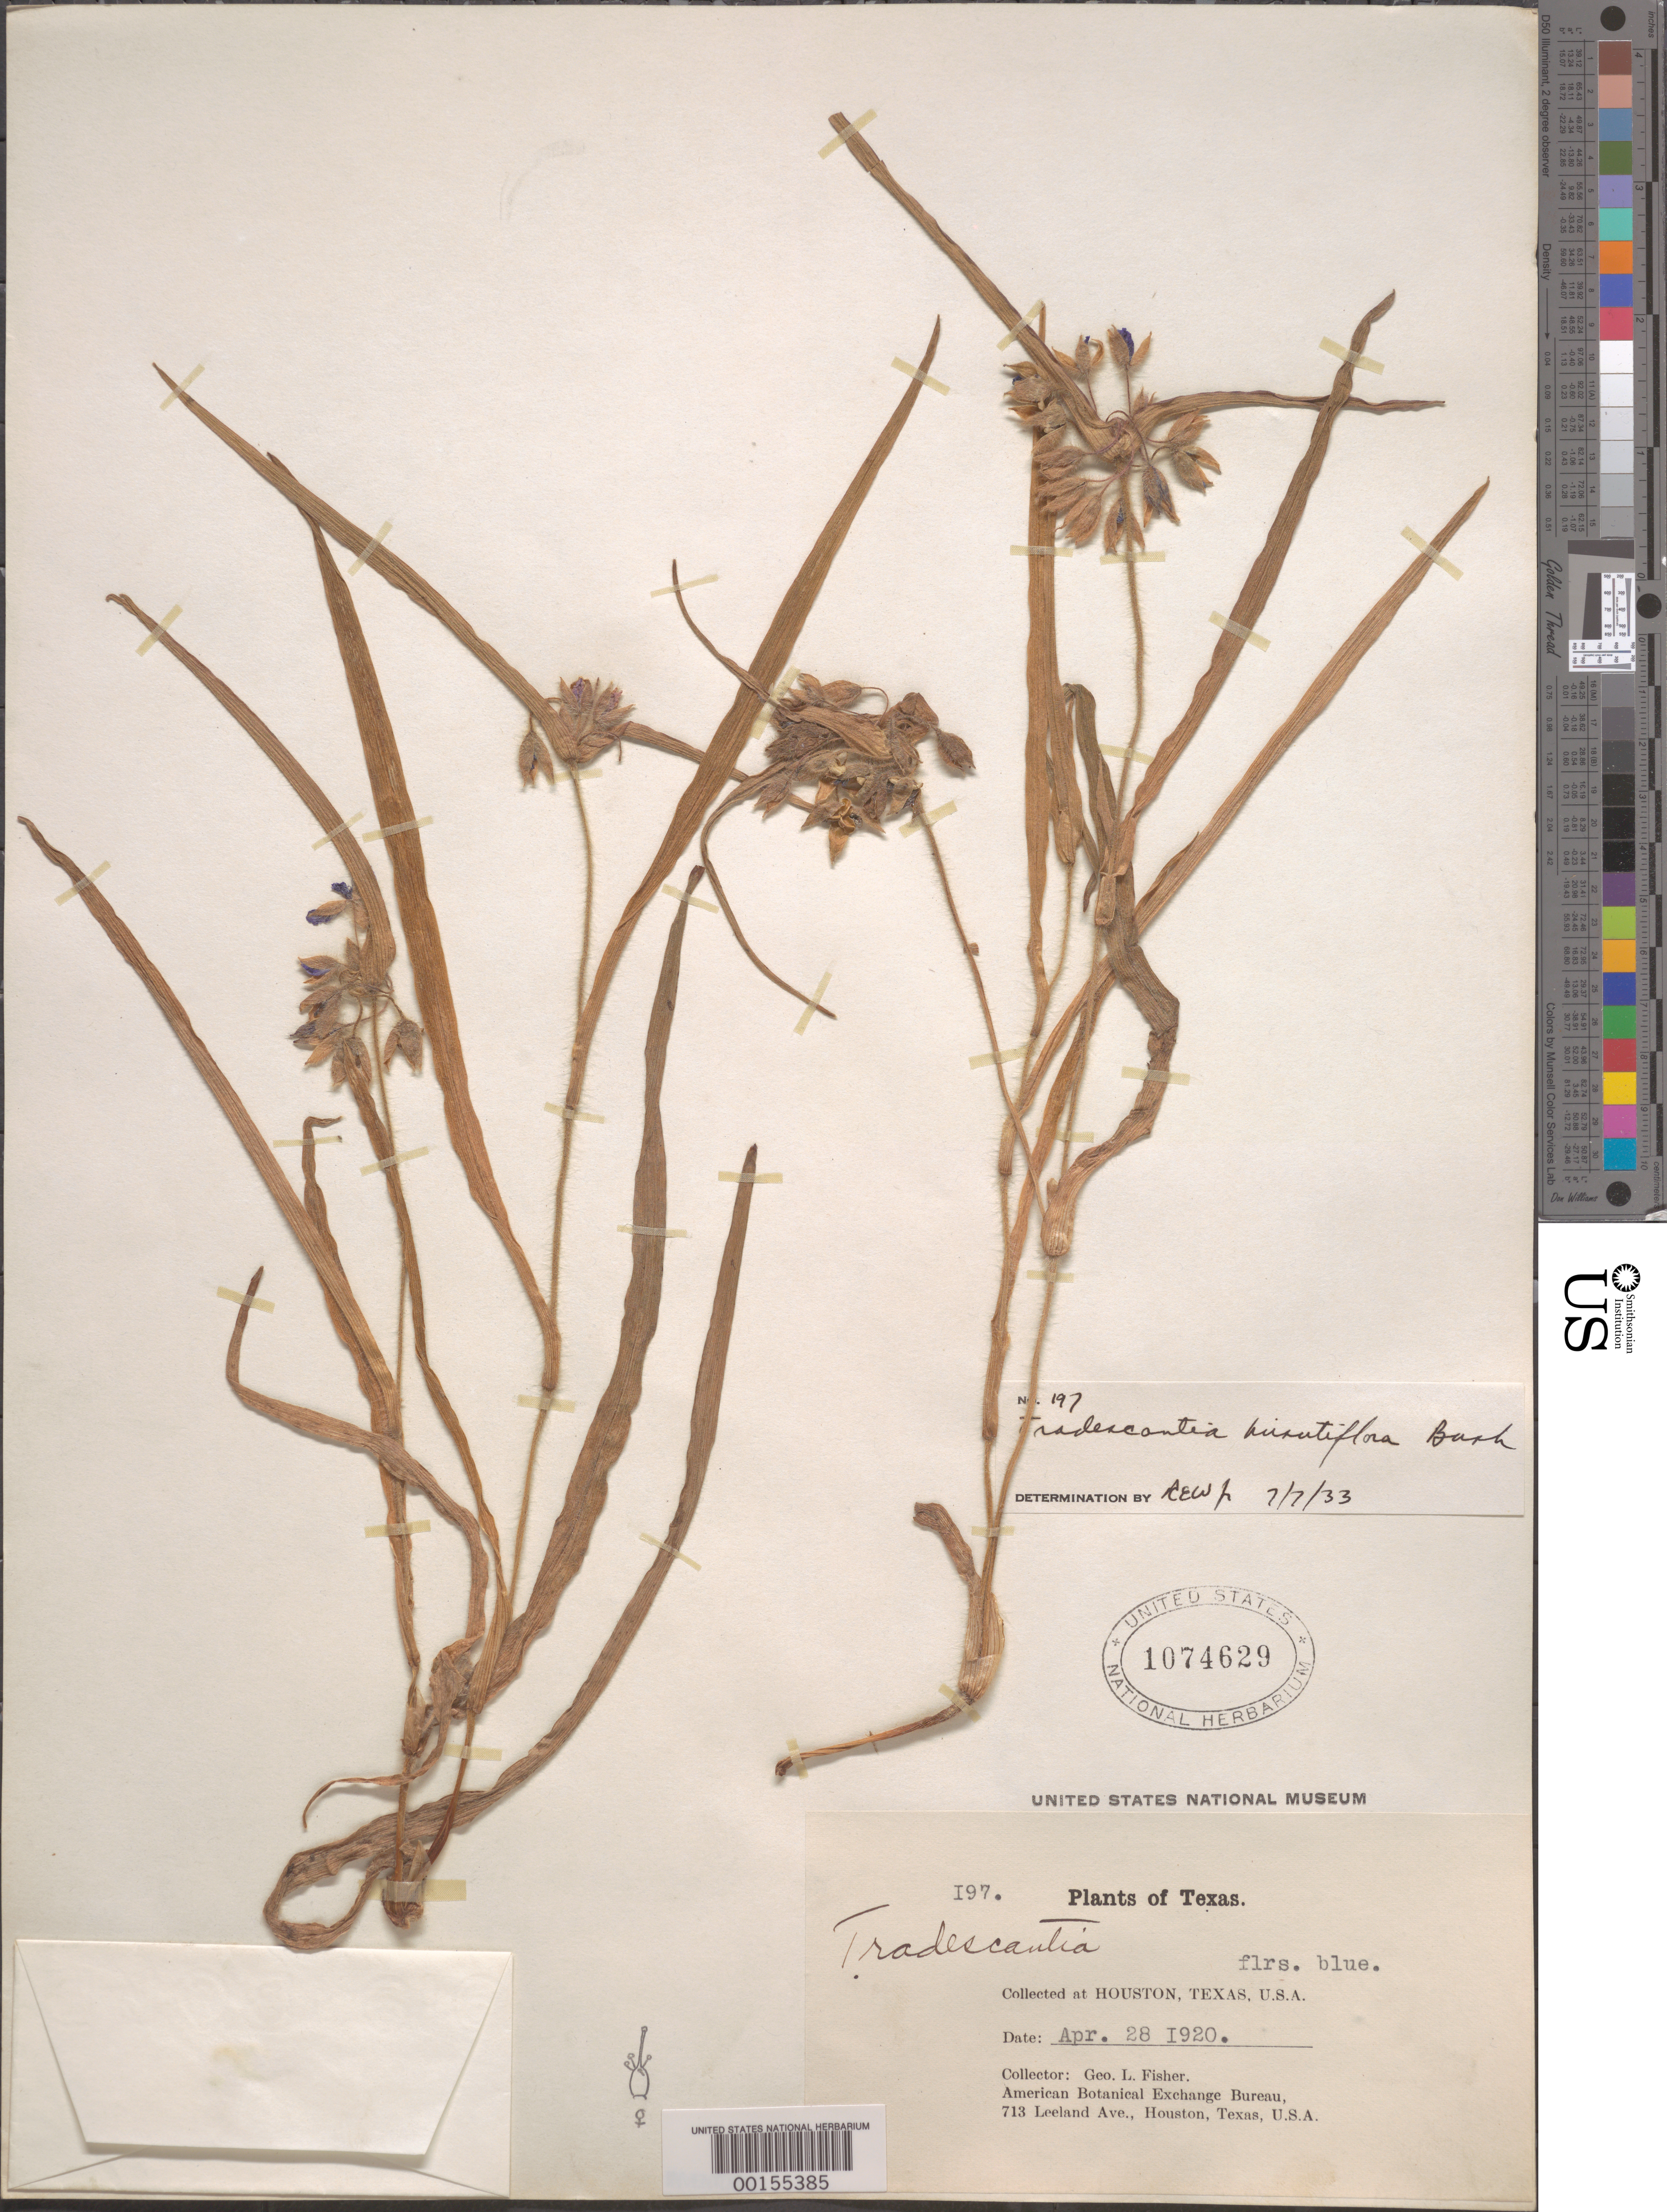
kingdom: Plantae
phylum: Tracheophyta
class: Liliopsida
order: Commelinales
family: Commelinaceae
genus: Tradescantia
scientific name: Tradescantia hirsutiflora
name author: Bush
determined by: Woodward, R. E.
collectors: G. L. Fisher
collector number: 197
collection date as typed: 28 Apr 1920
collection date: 1920-04-28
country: United States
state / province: Texas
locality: Houston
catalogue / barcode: US 1074629